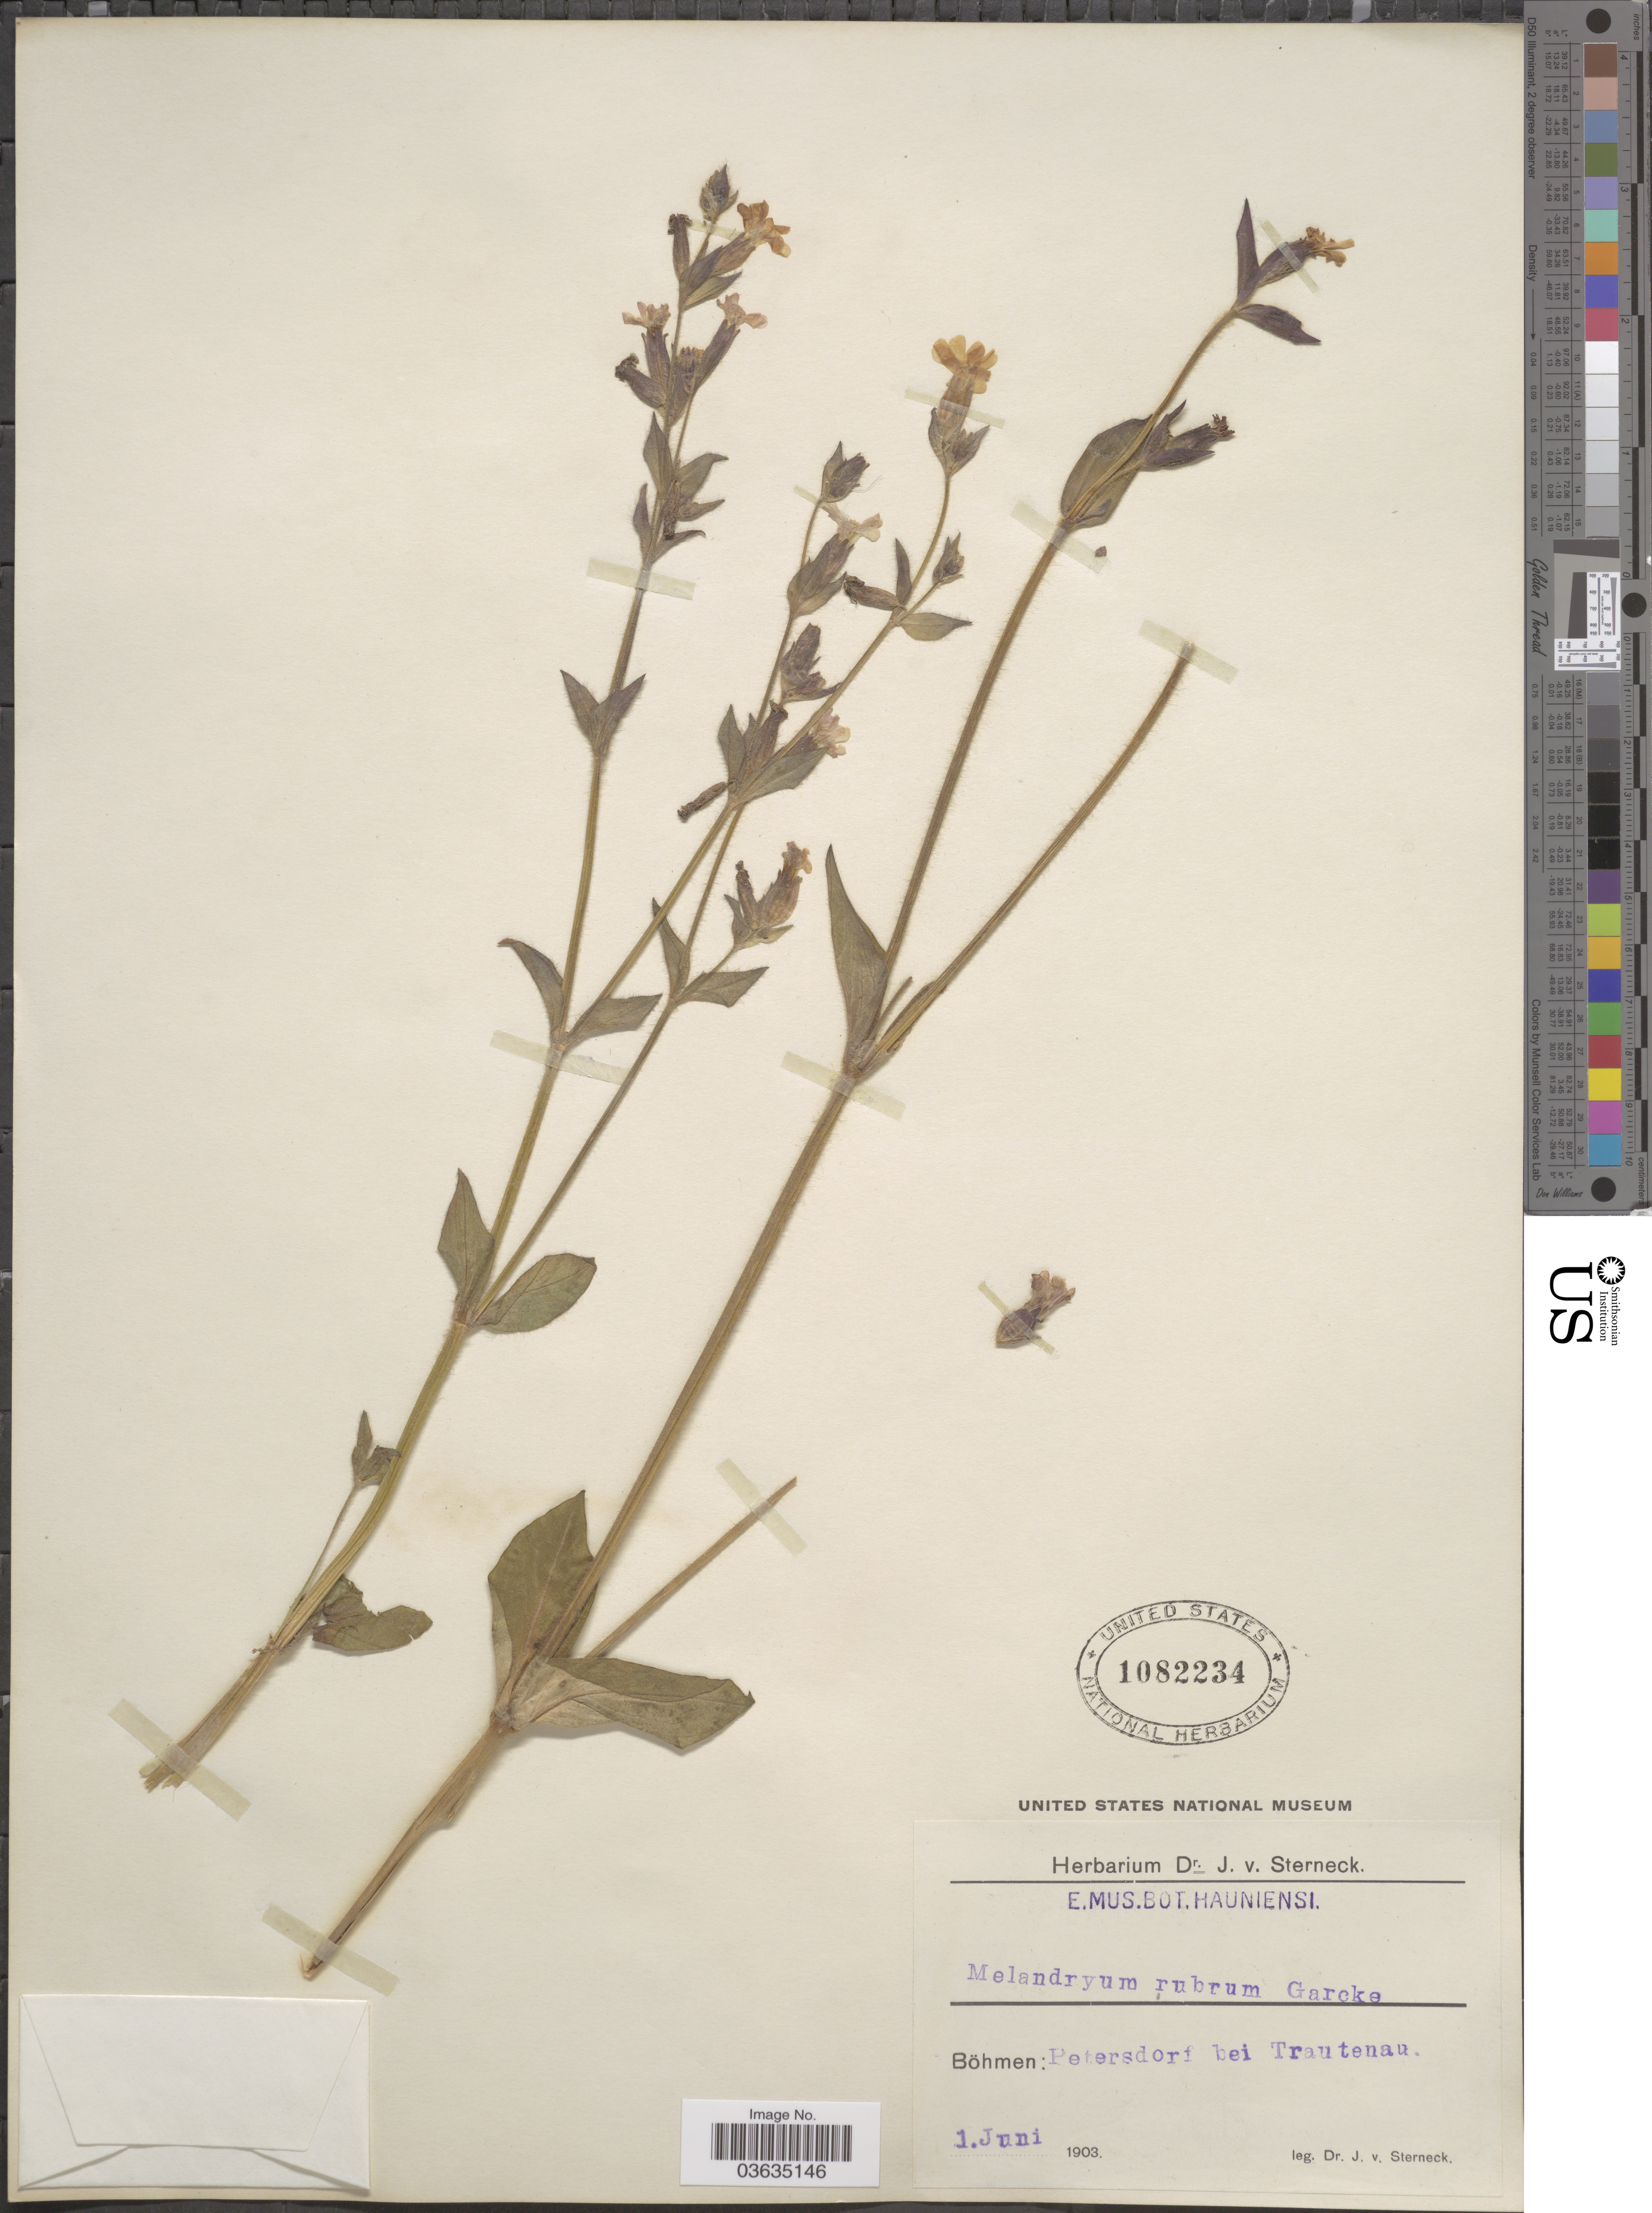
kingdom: Plantae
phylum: Tracheophyta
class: Magnoliopsida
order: Caryophyllales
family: Caryophyllaceae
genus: Silene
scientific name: Silene dioica subsp. dioica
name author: (L.) Clairv.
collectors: J. von Sterneck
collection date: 1903-06-01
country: Czechia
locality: Böhmen: Petersdorf bei Trautenau.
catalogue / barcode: US 1082234